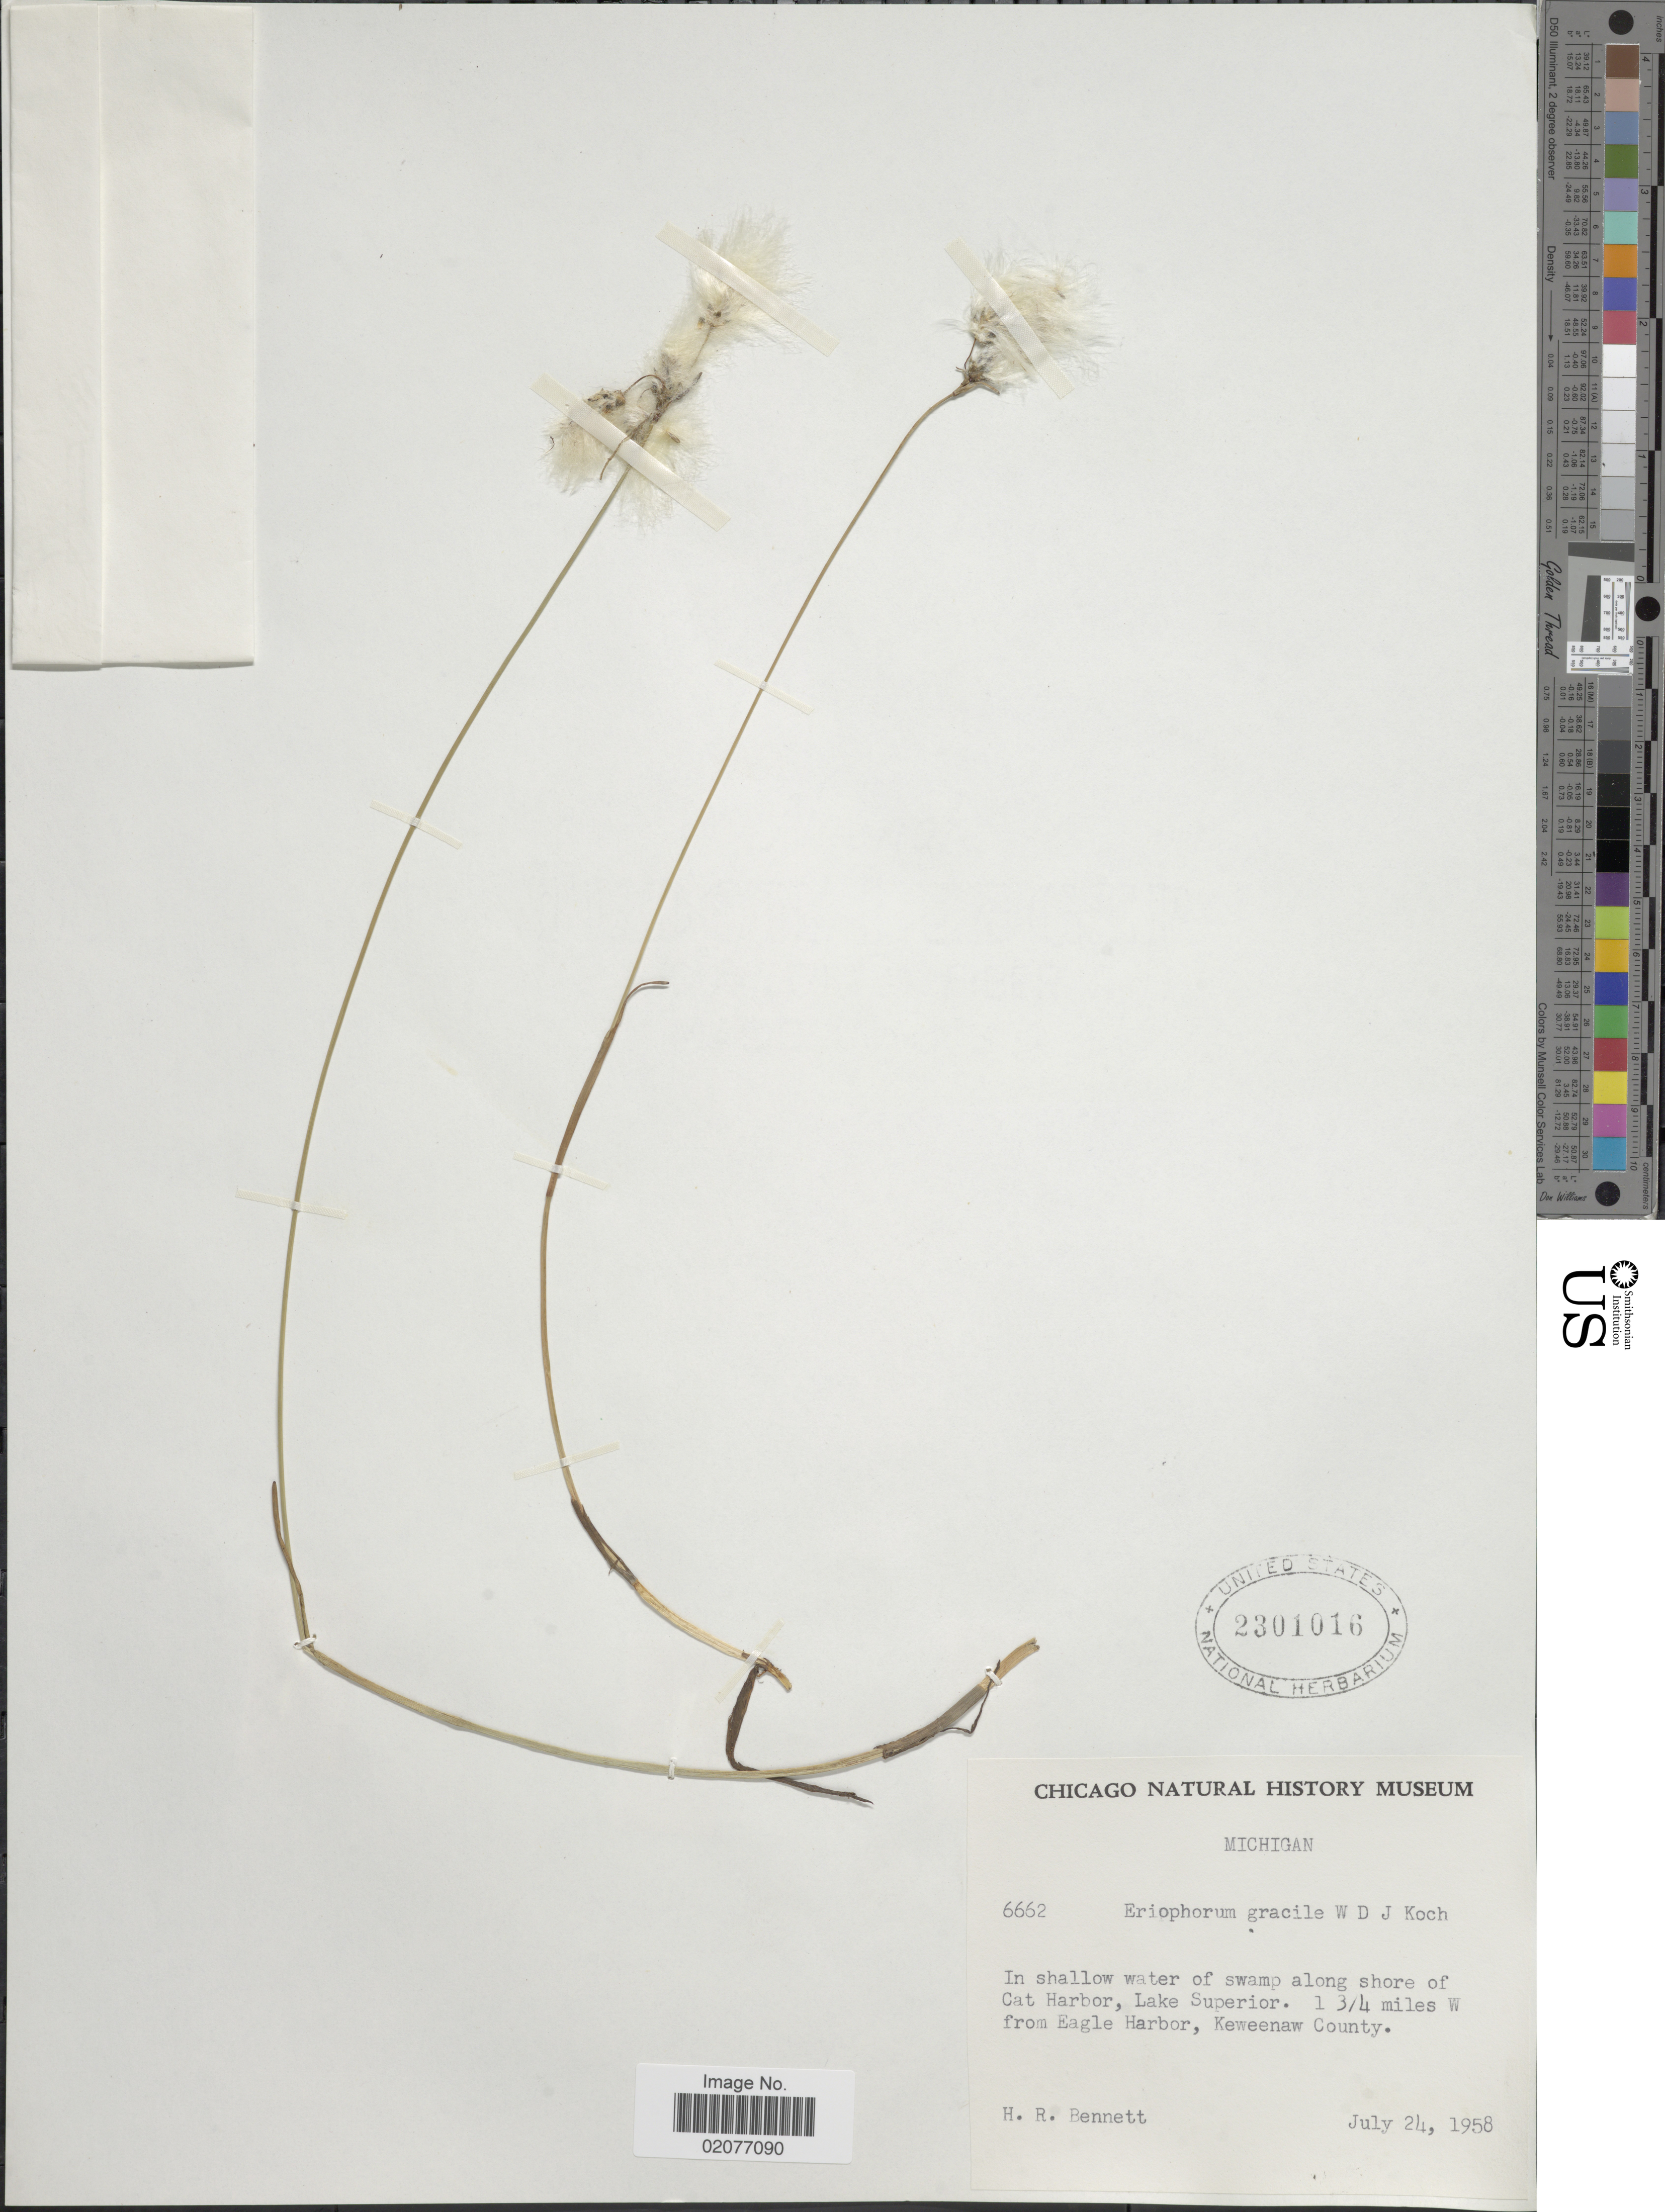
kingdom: Plantae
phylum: Tracheophyta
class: Liliopsida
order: Poales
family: Cyperaceae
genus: Eriophorum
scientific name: Eriophorum gracile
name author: W.D.J. Koch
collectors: H. R. Bennett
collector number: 6662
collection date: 1958-07-24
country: United States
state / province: Michigan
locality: In shallow water swamp along shore of Cat Harbor, Lake Superior. 1 3/4 miles W from Eagle Harbor, Keweenaw County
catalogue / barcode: US 2301016